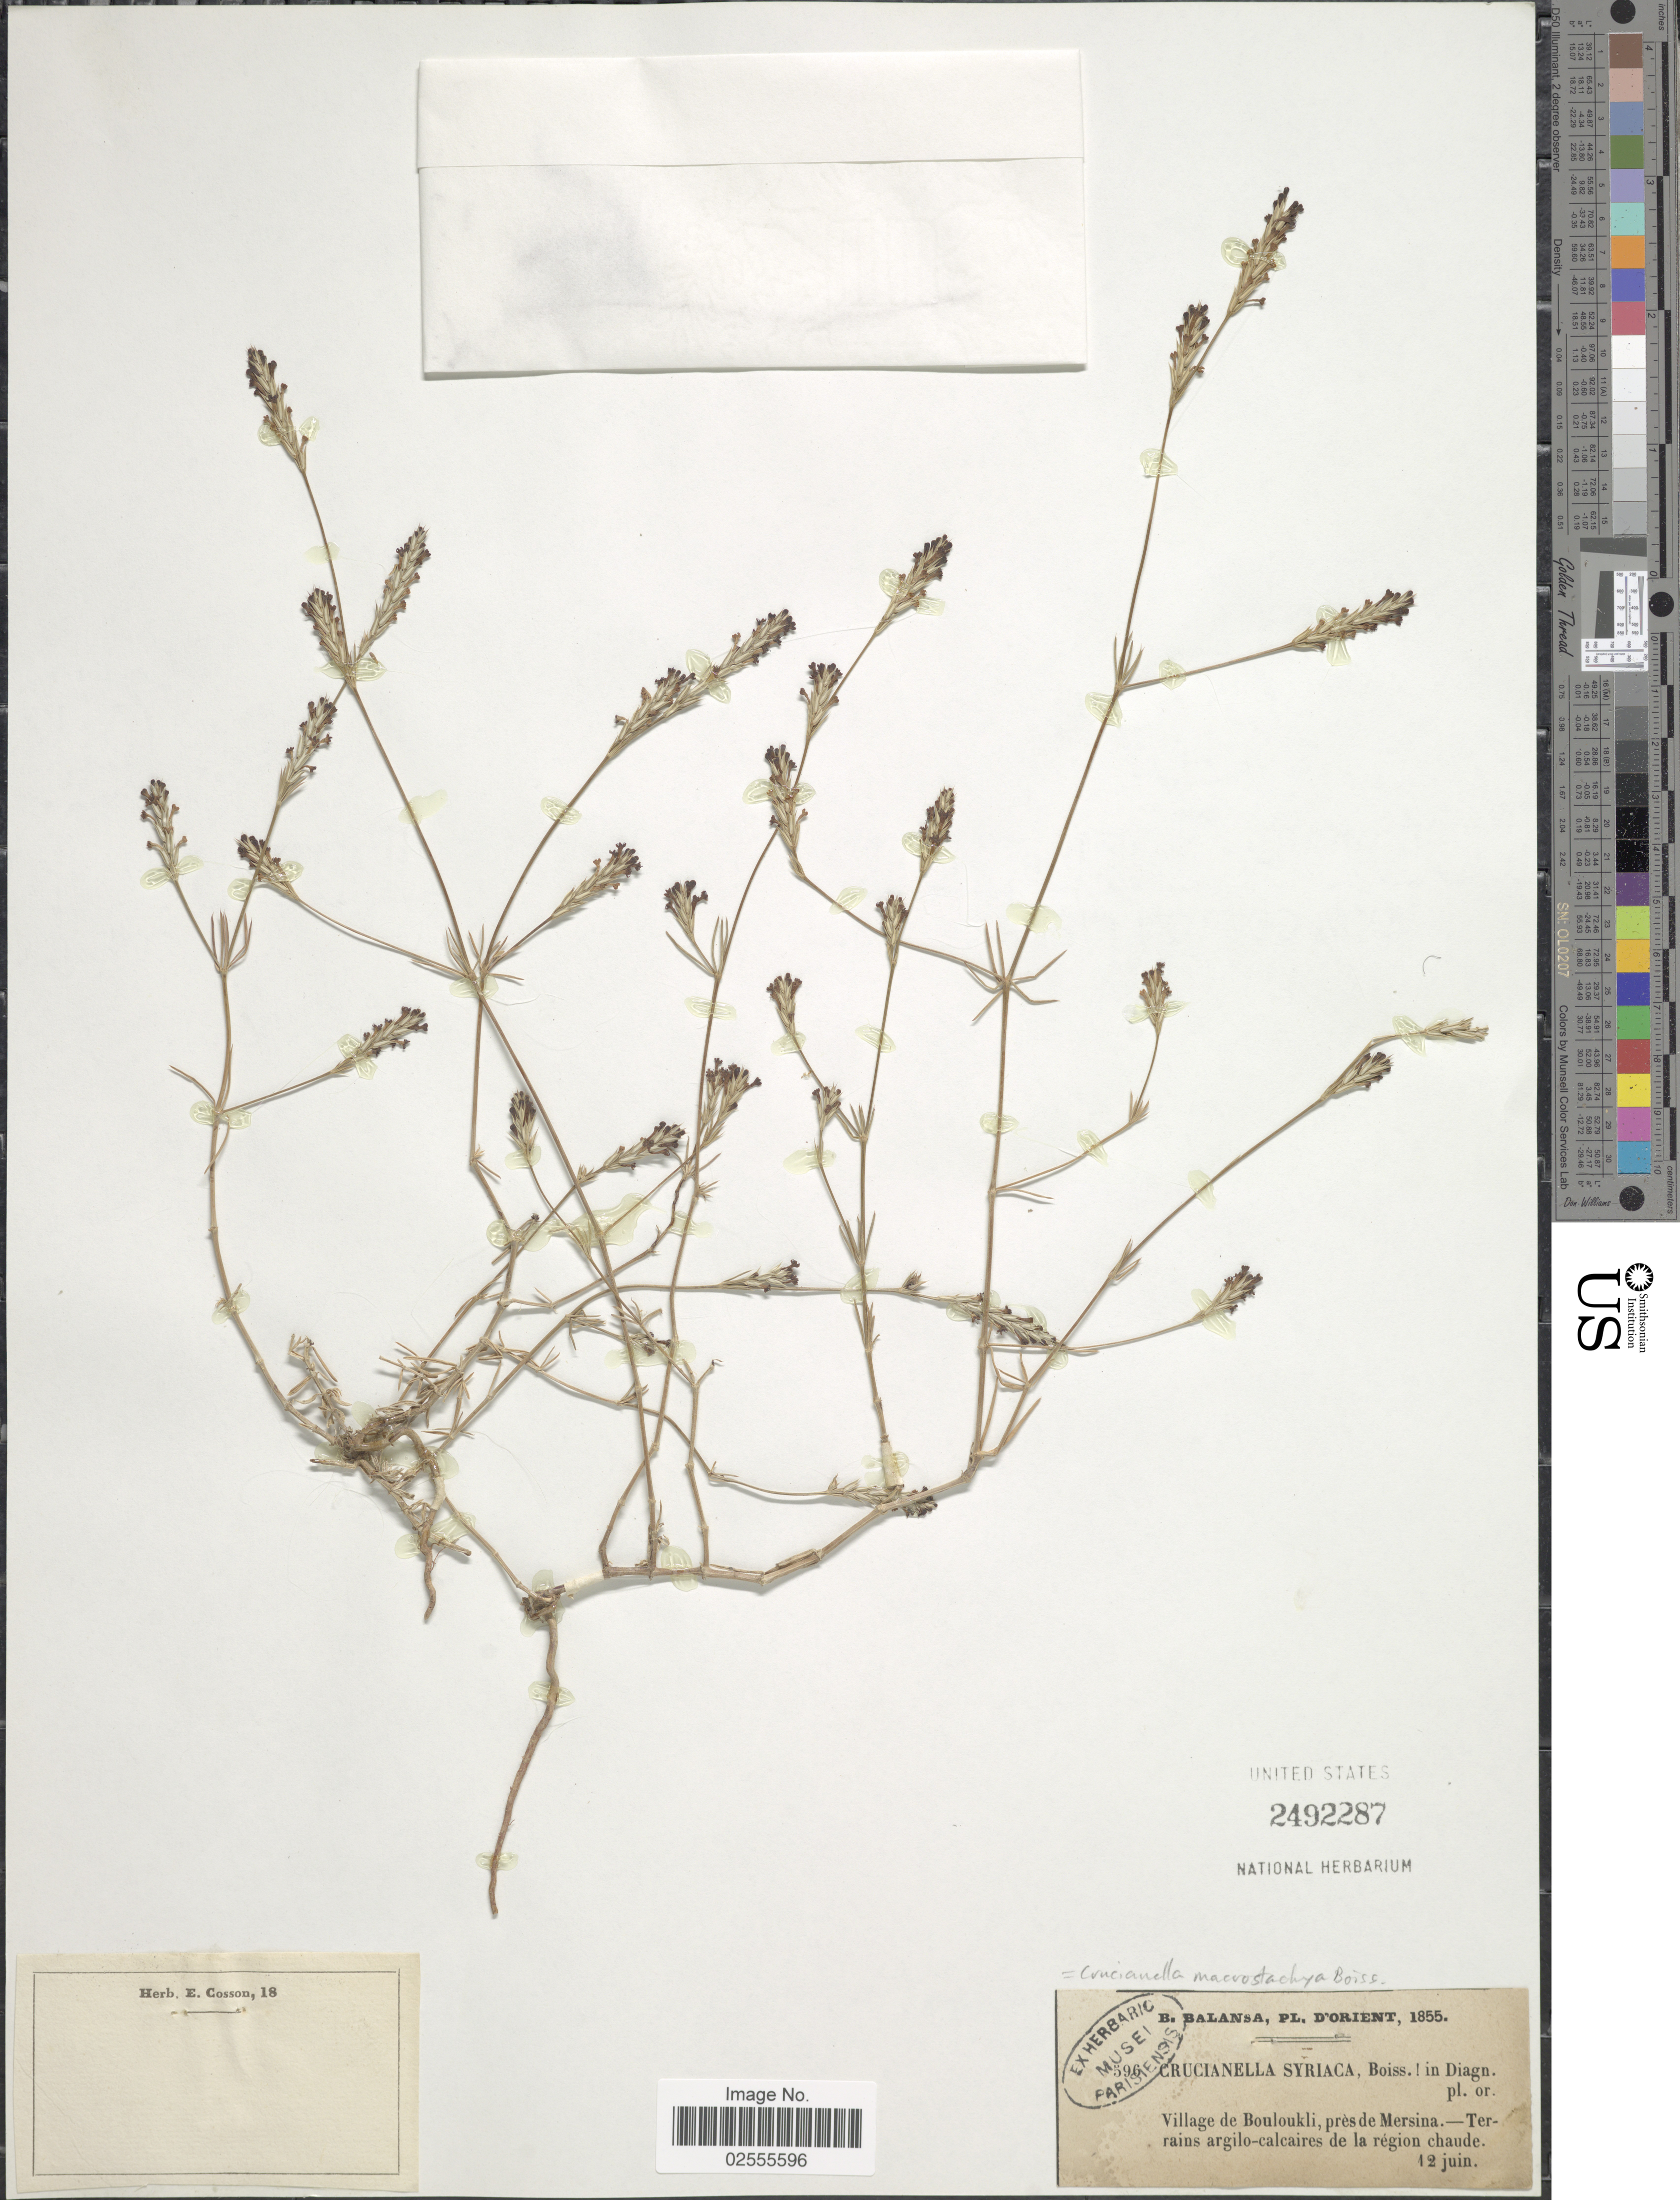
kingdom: Plantae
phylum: Tracheophyta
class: Magnoliopsida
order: Gentianales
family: Rubiaceae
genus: Crucianella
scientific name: Crucianella macrostachya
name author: Boiss.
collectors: B. Balansa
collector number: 596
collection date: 1855-06-12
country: Turkey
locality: D'Orient, Village de Bouloukli, pres de Mersina, - Terrains argilo-calcaires de la region chaude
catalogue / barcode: US 2492287